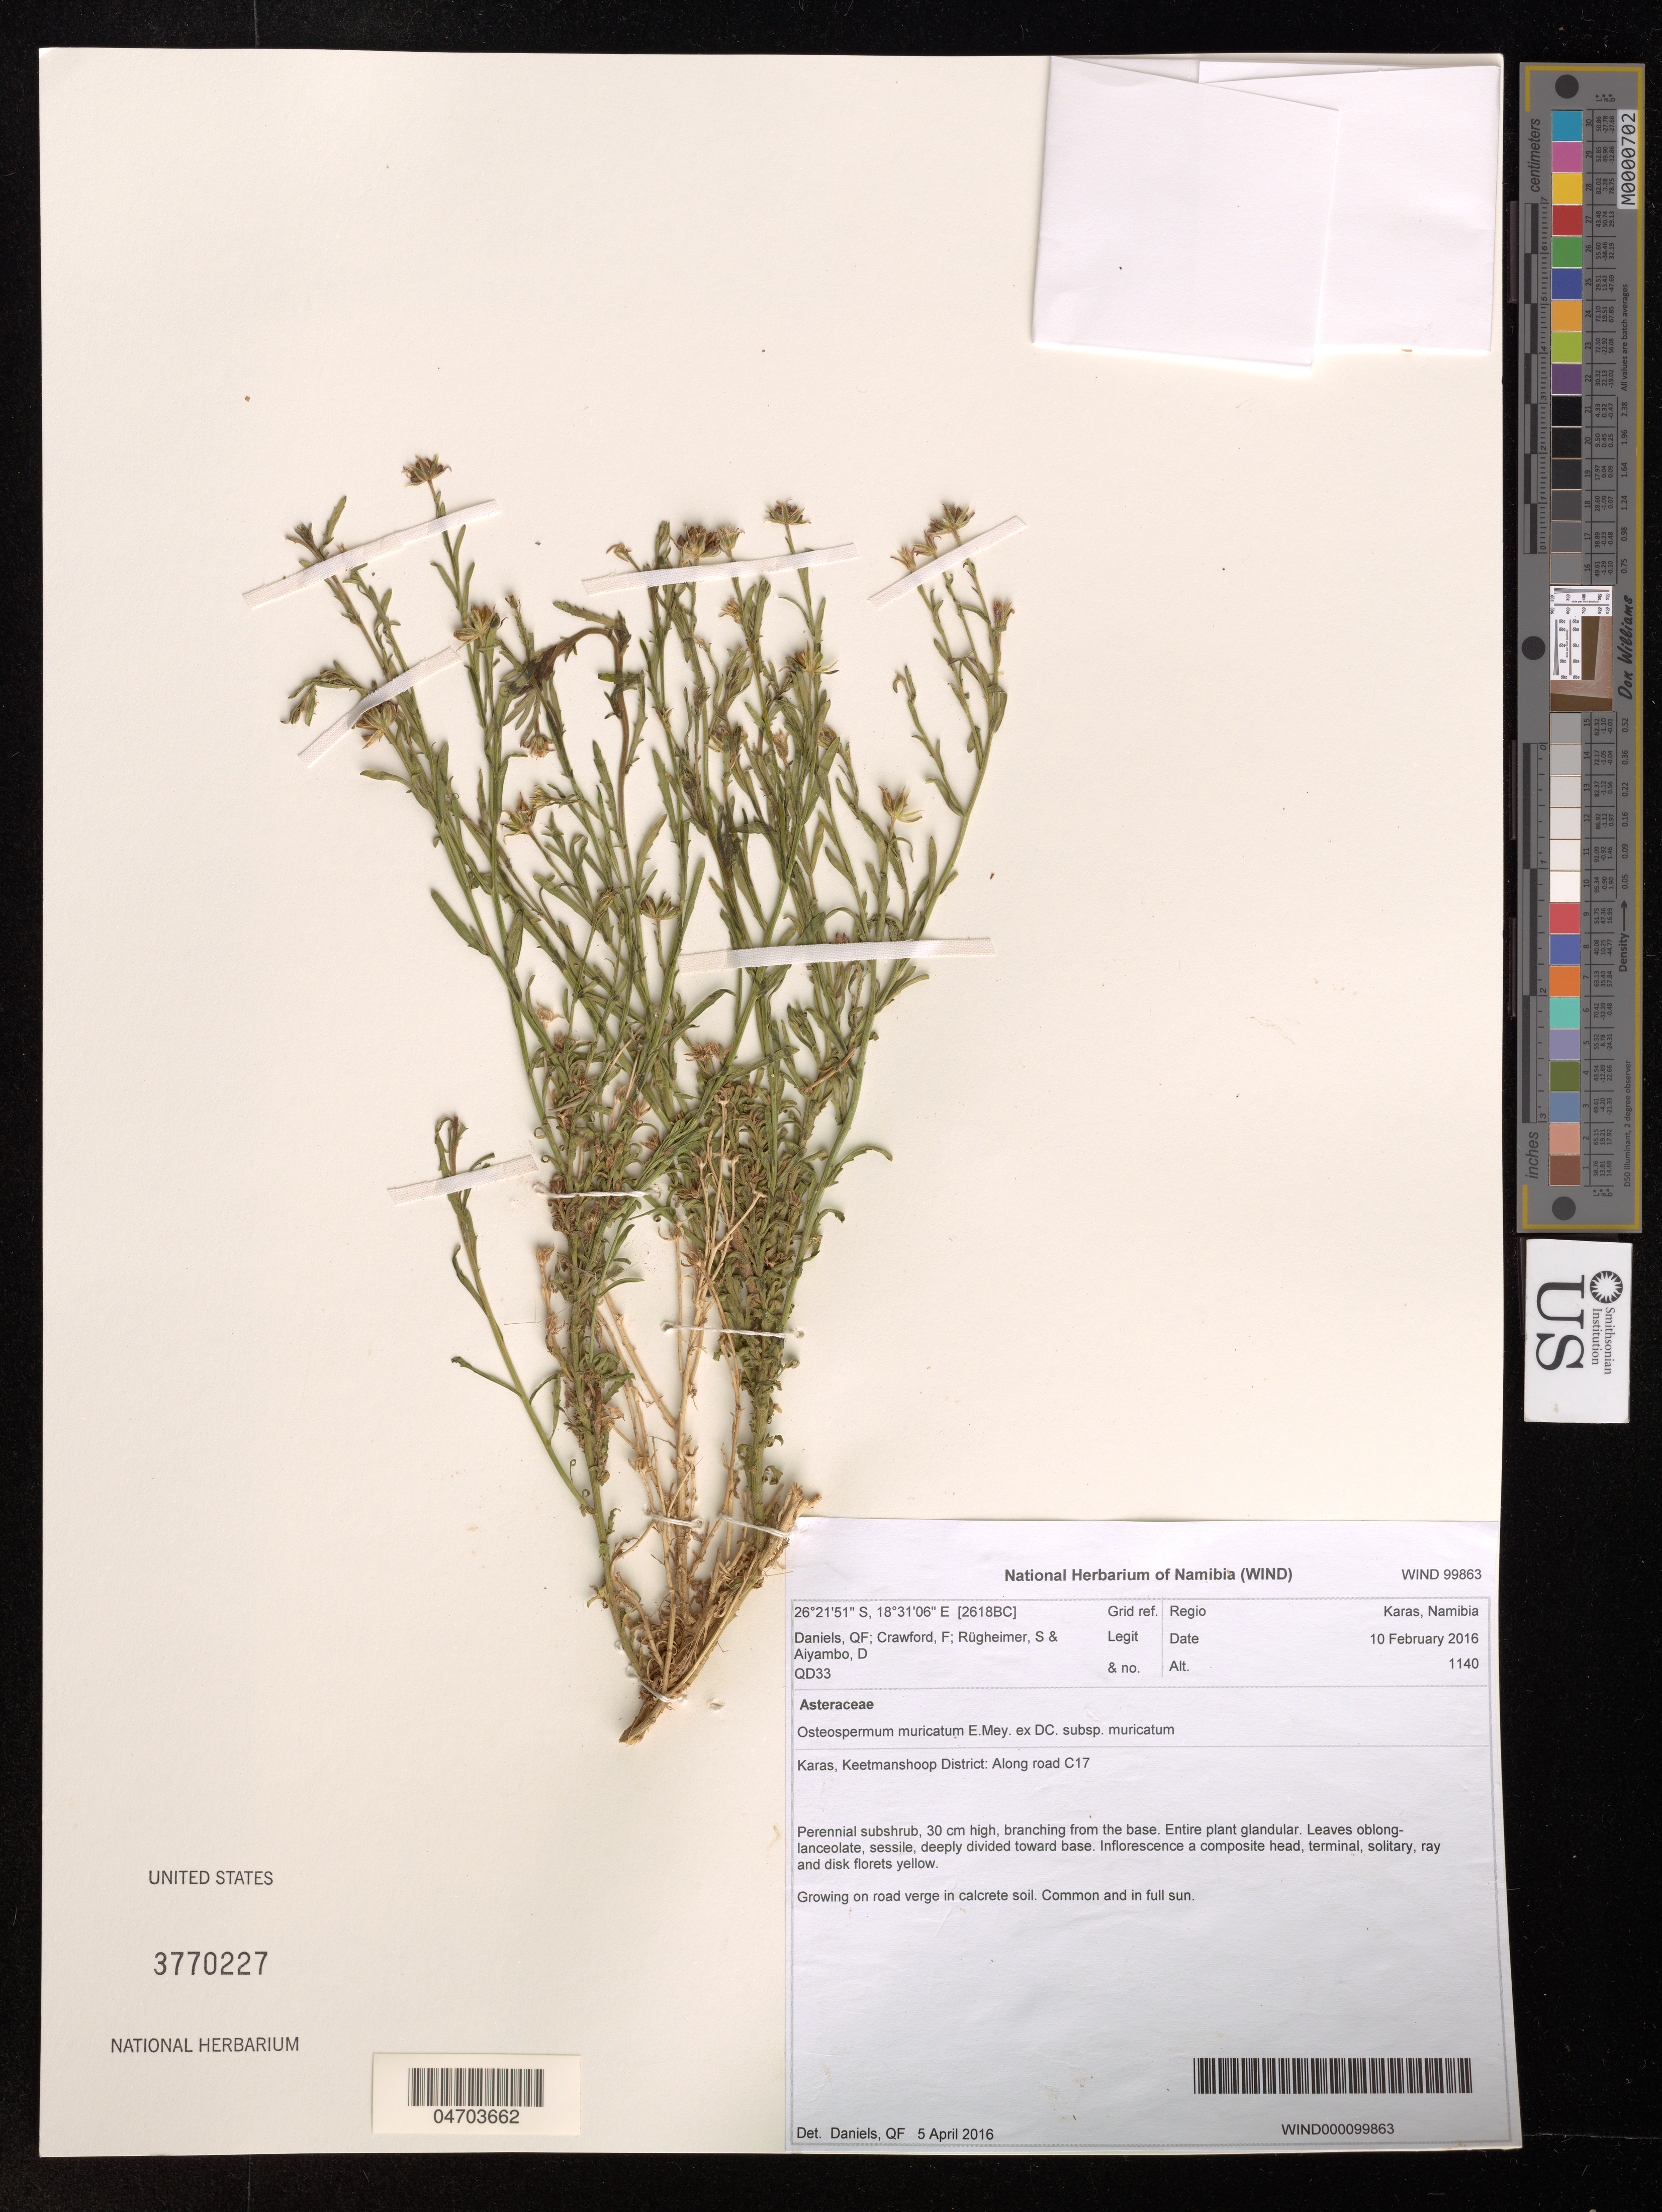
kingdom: Plantae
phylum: Tracheophyta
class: Magnoliopsida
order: Asterales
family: Asteraceae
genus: Osteospermum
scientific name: Osteospermum muricatum subsp. muricatum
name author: E. Mey. ex DC.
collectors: Q. Daniels, F. Crawford, S. Rugheimer & D. Aiyambo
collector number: QD33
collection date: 2016-02-10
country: Namibia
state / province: Karas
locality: Keetmanshoop District: Along road C17.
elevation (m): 1140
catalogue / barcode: US 3770227